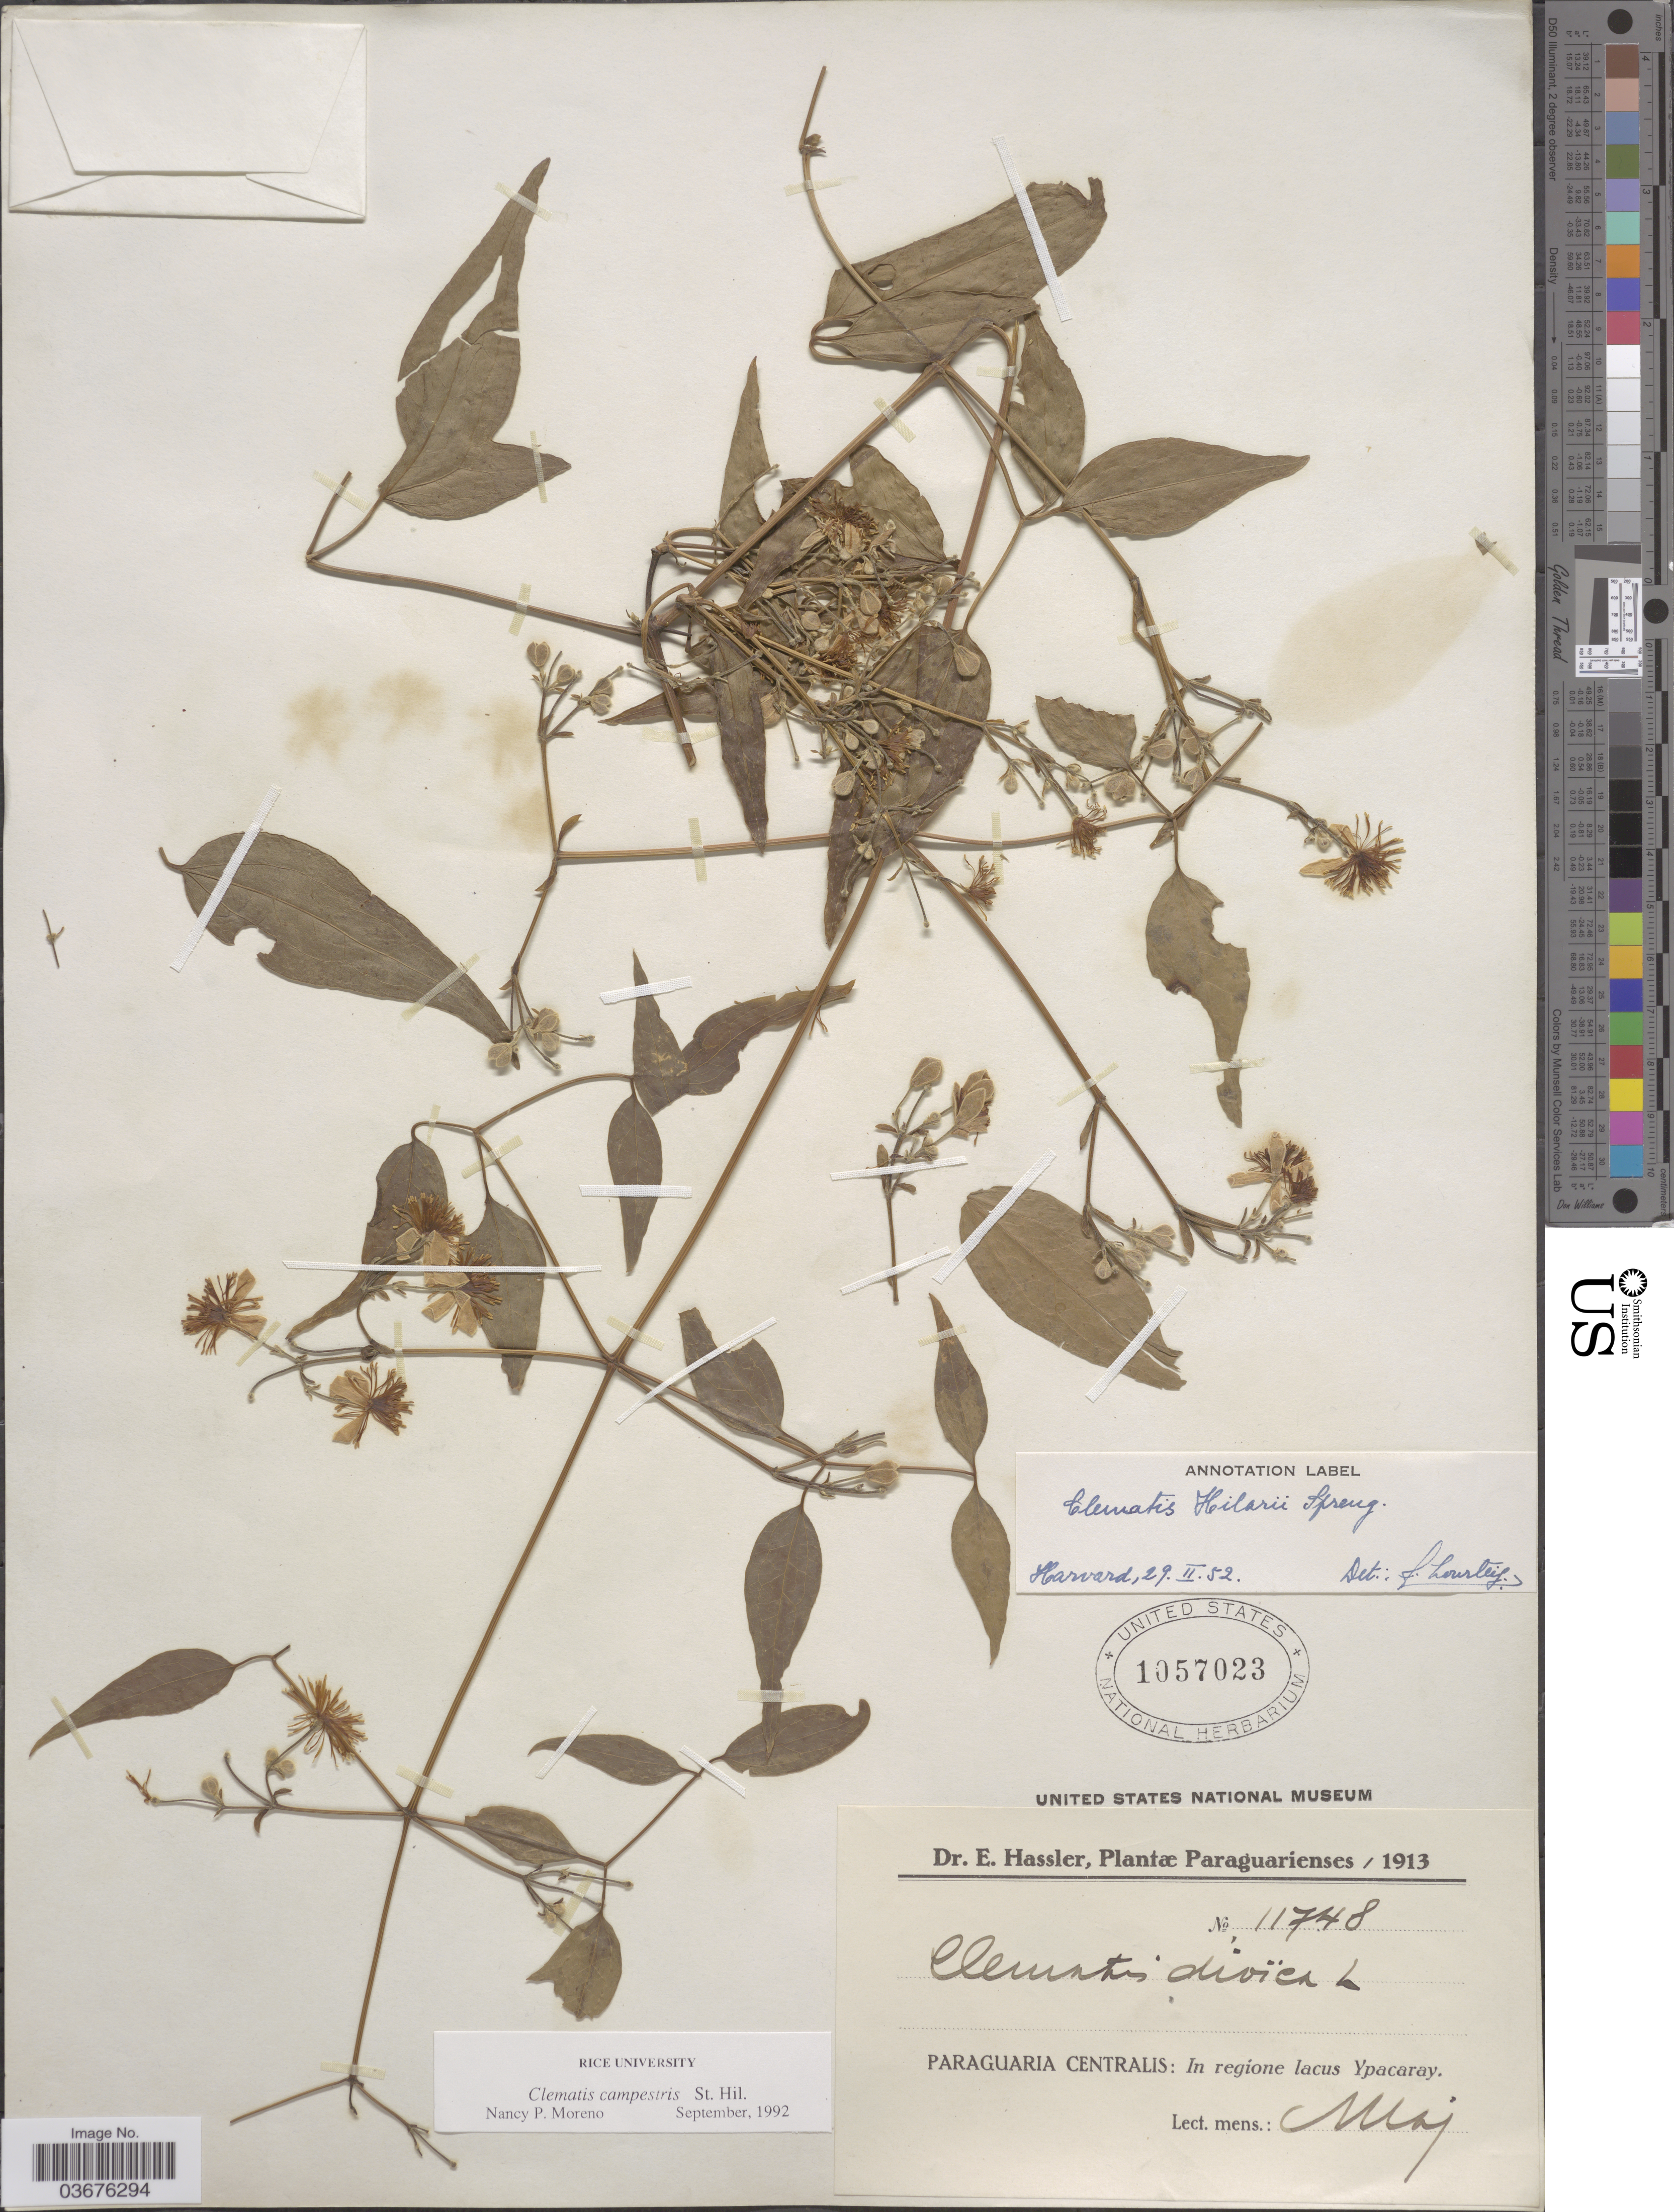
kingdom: Plantae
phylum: Tracheophyta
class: Magnoliopsida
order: Ranunculales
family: Ranunculaceae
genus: Clematis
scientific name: Clematis campestris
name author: A. St.-Hil.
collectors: E. Hassler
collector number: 11748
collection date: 1913-05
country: Paraguay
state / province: Paraguari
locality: Paraguaria Centralis: In regione lacus Ypacaray.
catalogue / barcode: US 1057023